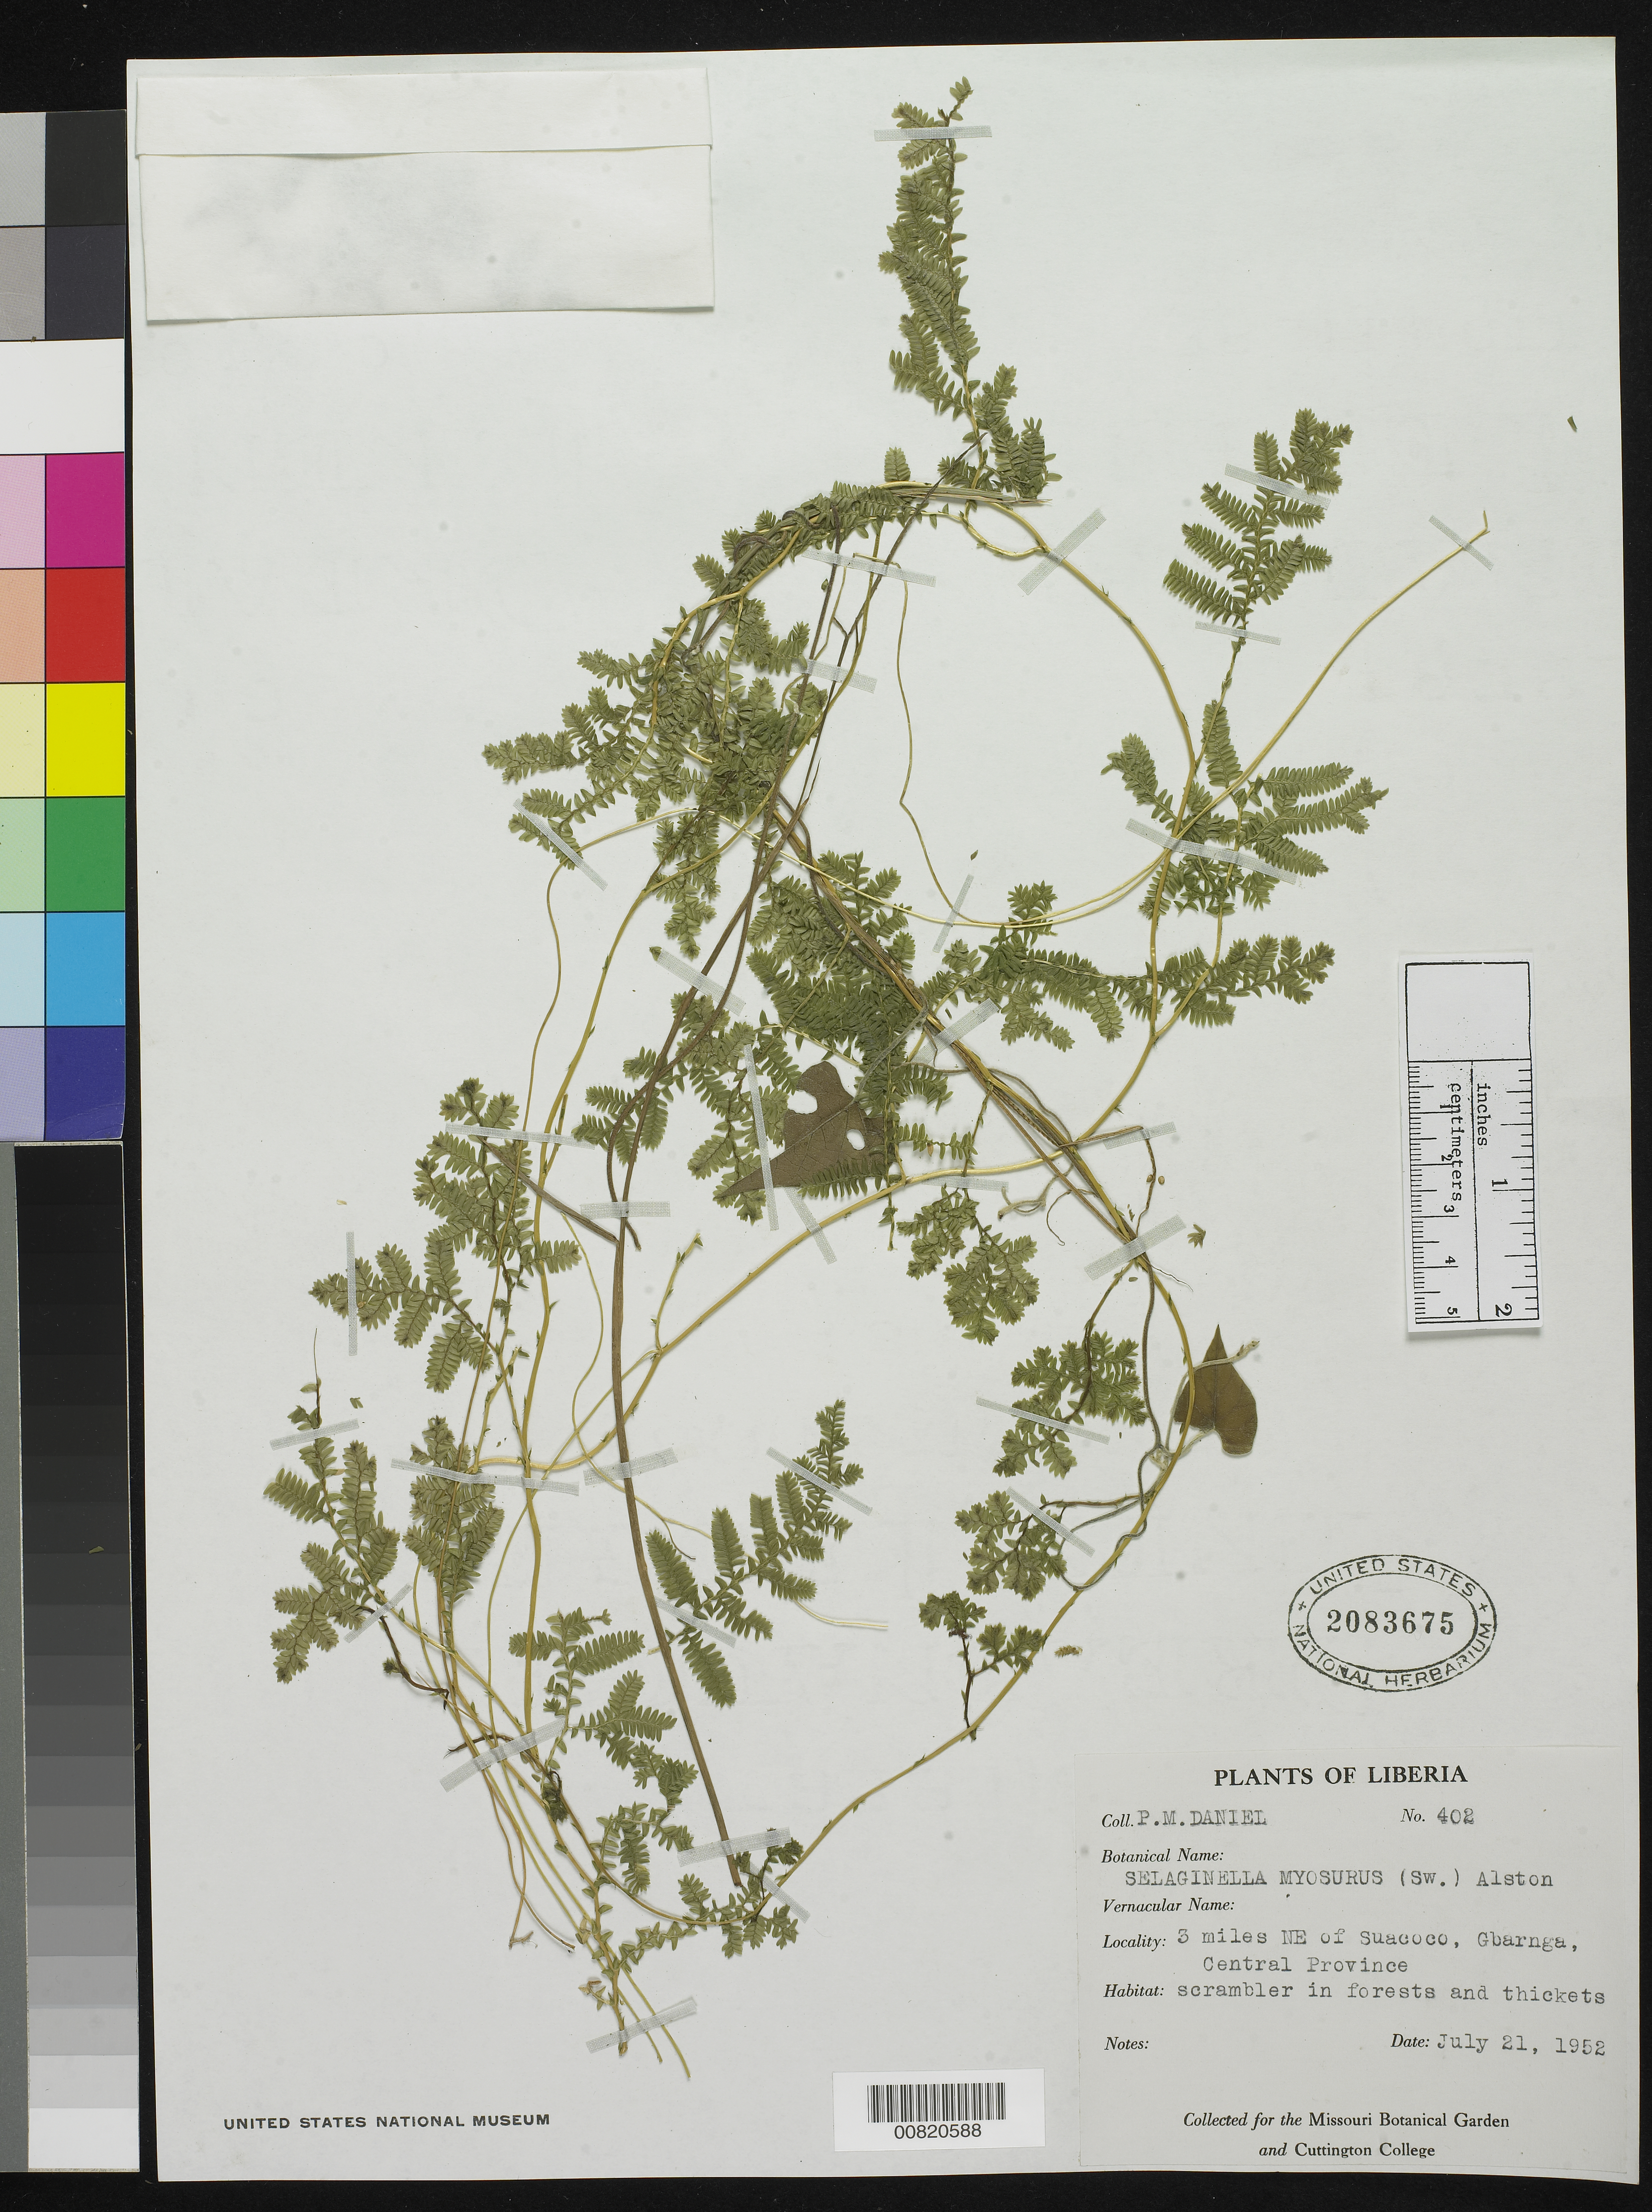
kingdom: Plantae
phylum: Tracheophyta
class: Lycopodiopsida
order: Selaginellales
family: Selaginellaceae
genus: Selaginella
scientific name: Selaginella myosurus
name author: (Sw.) Alston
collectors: P. Daniel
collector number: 402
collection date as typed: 21 Jul 1952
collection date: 1952-07-21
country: Liberia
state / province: Bong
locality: Central Province: Gbarnga, 3 miles NE of Suacoco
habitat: Forest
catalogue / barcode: US 2083675